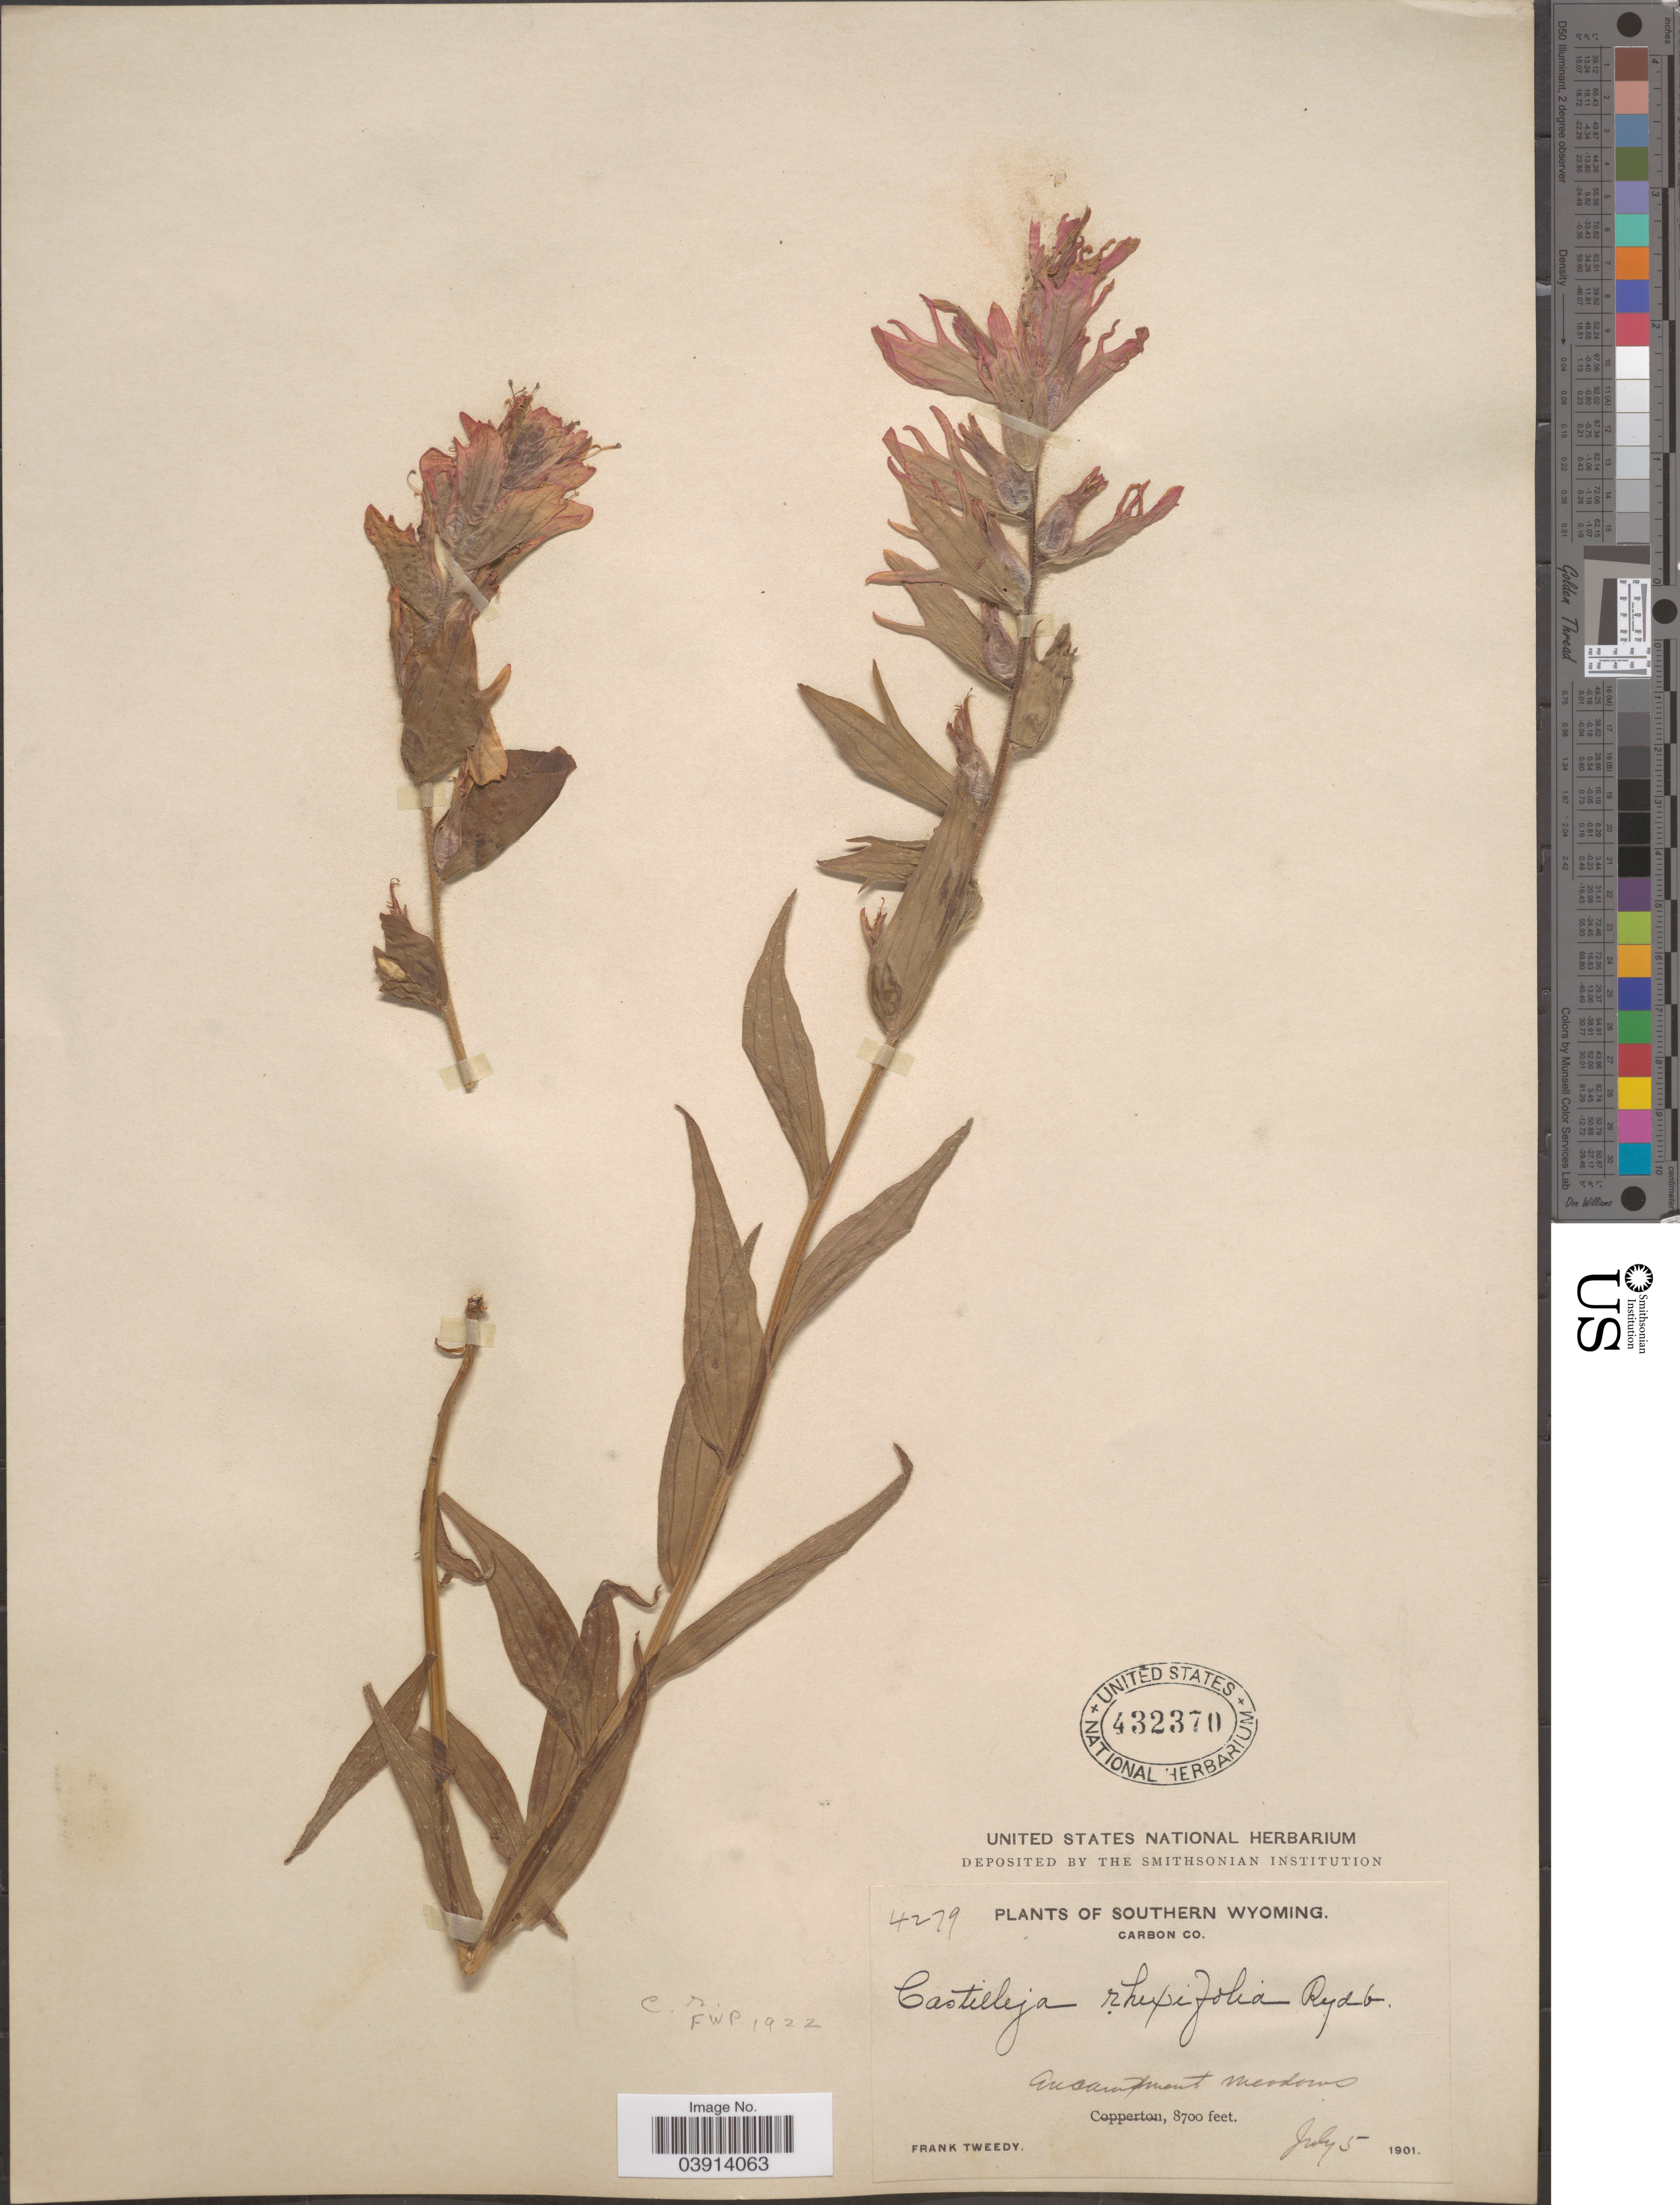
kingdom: Plantae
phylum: Tracheophyta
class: Magnoliopsida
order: Lamiales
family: Orobanchaceae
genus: Castilleja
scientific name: Castilleja rhexiifolia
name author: Rydb.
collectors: F. Tweedy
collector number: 4279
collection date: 1901-07-05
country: United States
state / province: Wyoming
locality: Southern Wyoming. Carbon Co. Encampment meadows.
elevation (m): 2652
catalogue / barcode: US 432370